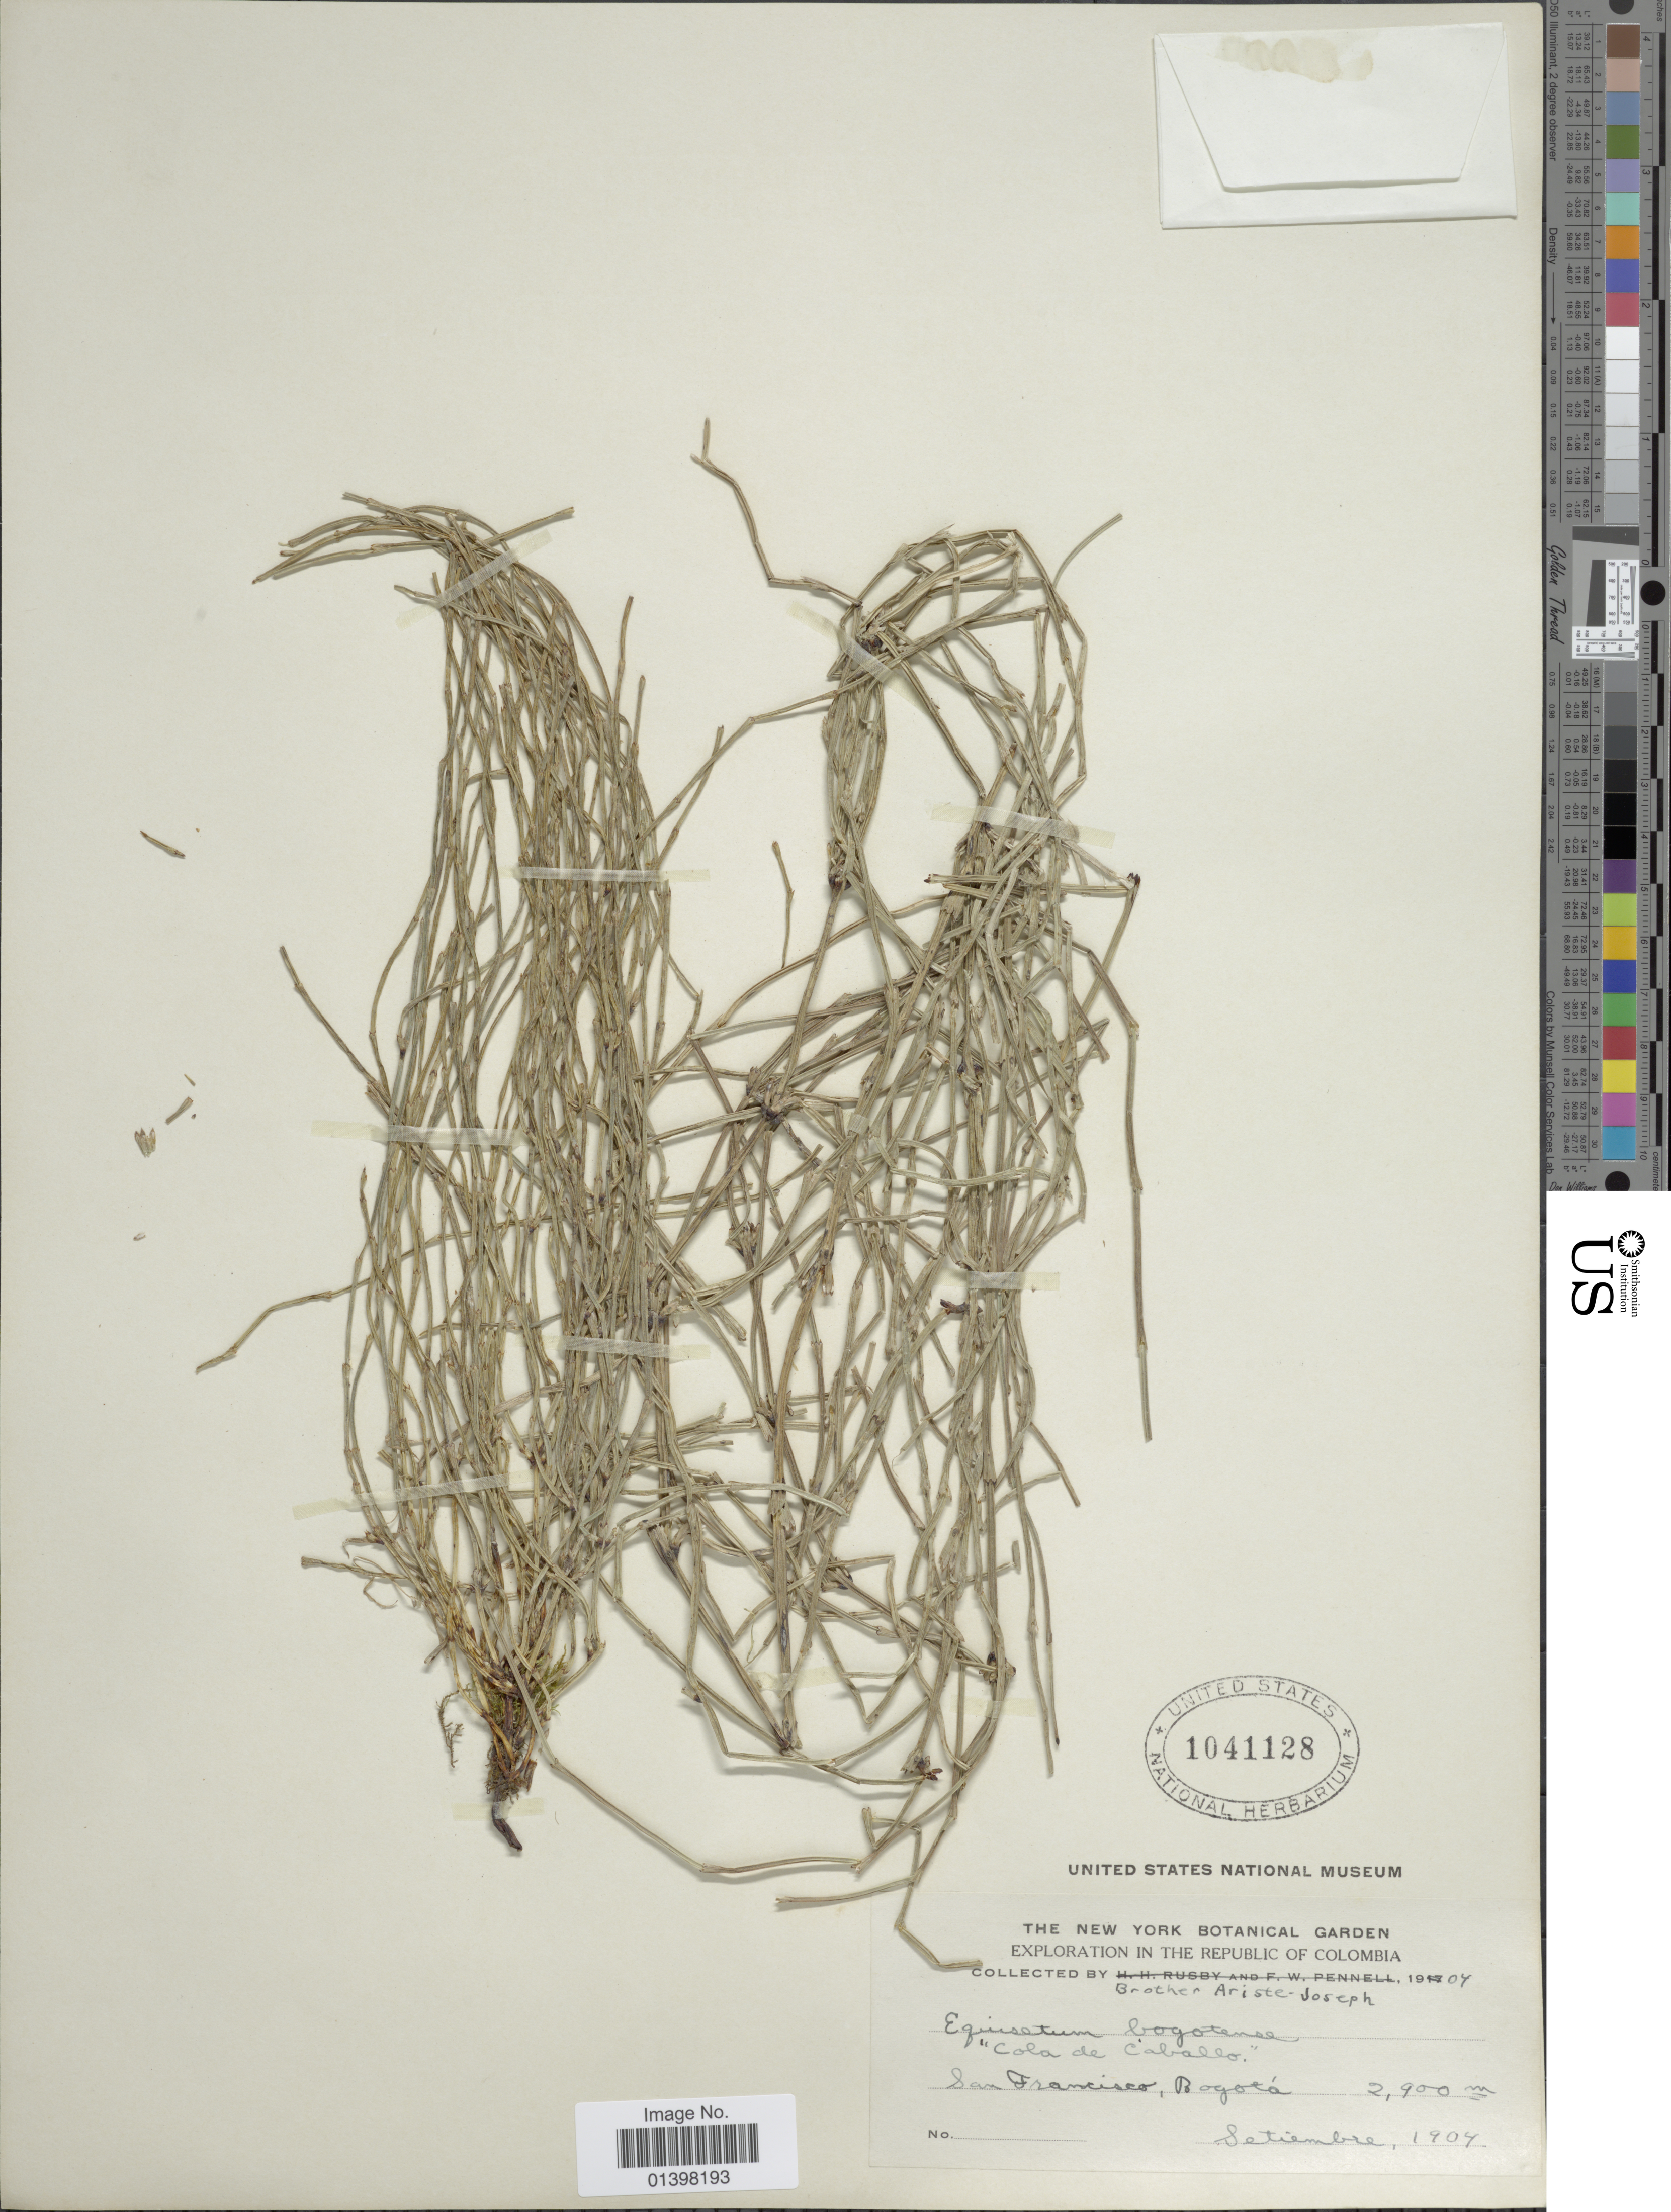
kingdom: Plantae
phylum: Tracheophyta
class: Polypodiopsida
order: Equisetales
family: Equisetaceae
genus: Equisetum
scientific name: Equisetum bogotense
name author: Kunth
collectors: Bro. Ariste-Joseph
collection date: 1904-09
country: Colombia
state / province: Bogota D.C.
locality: San Francisco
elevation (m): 2900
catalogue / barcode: US 1041128